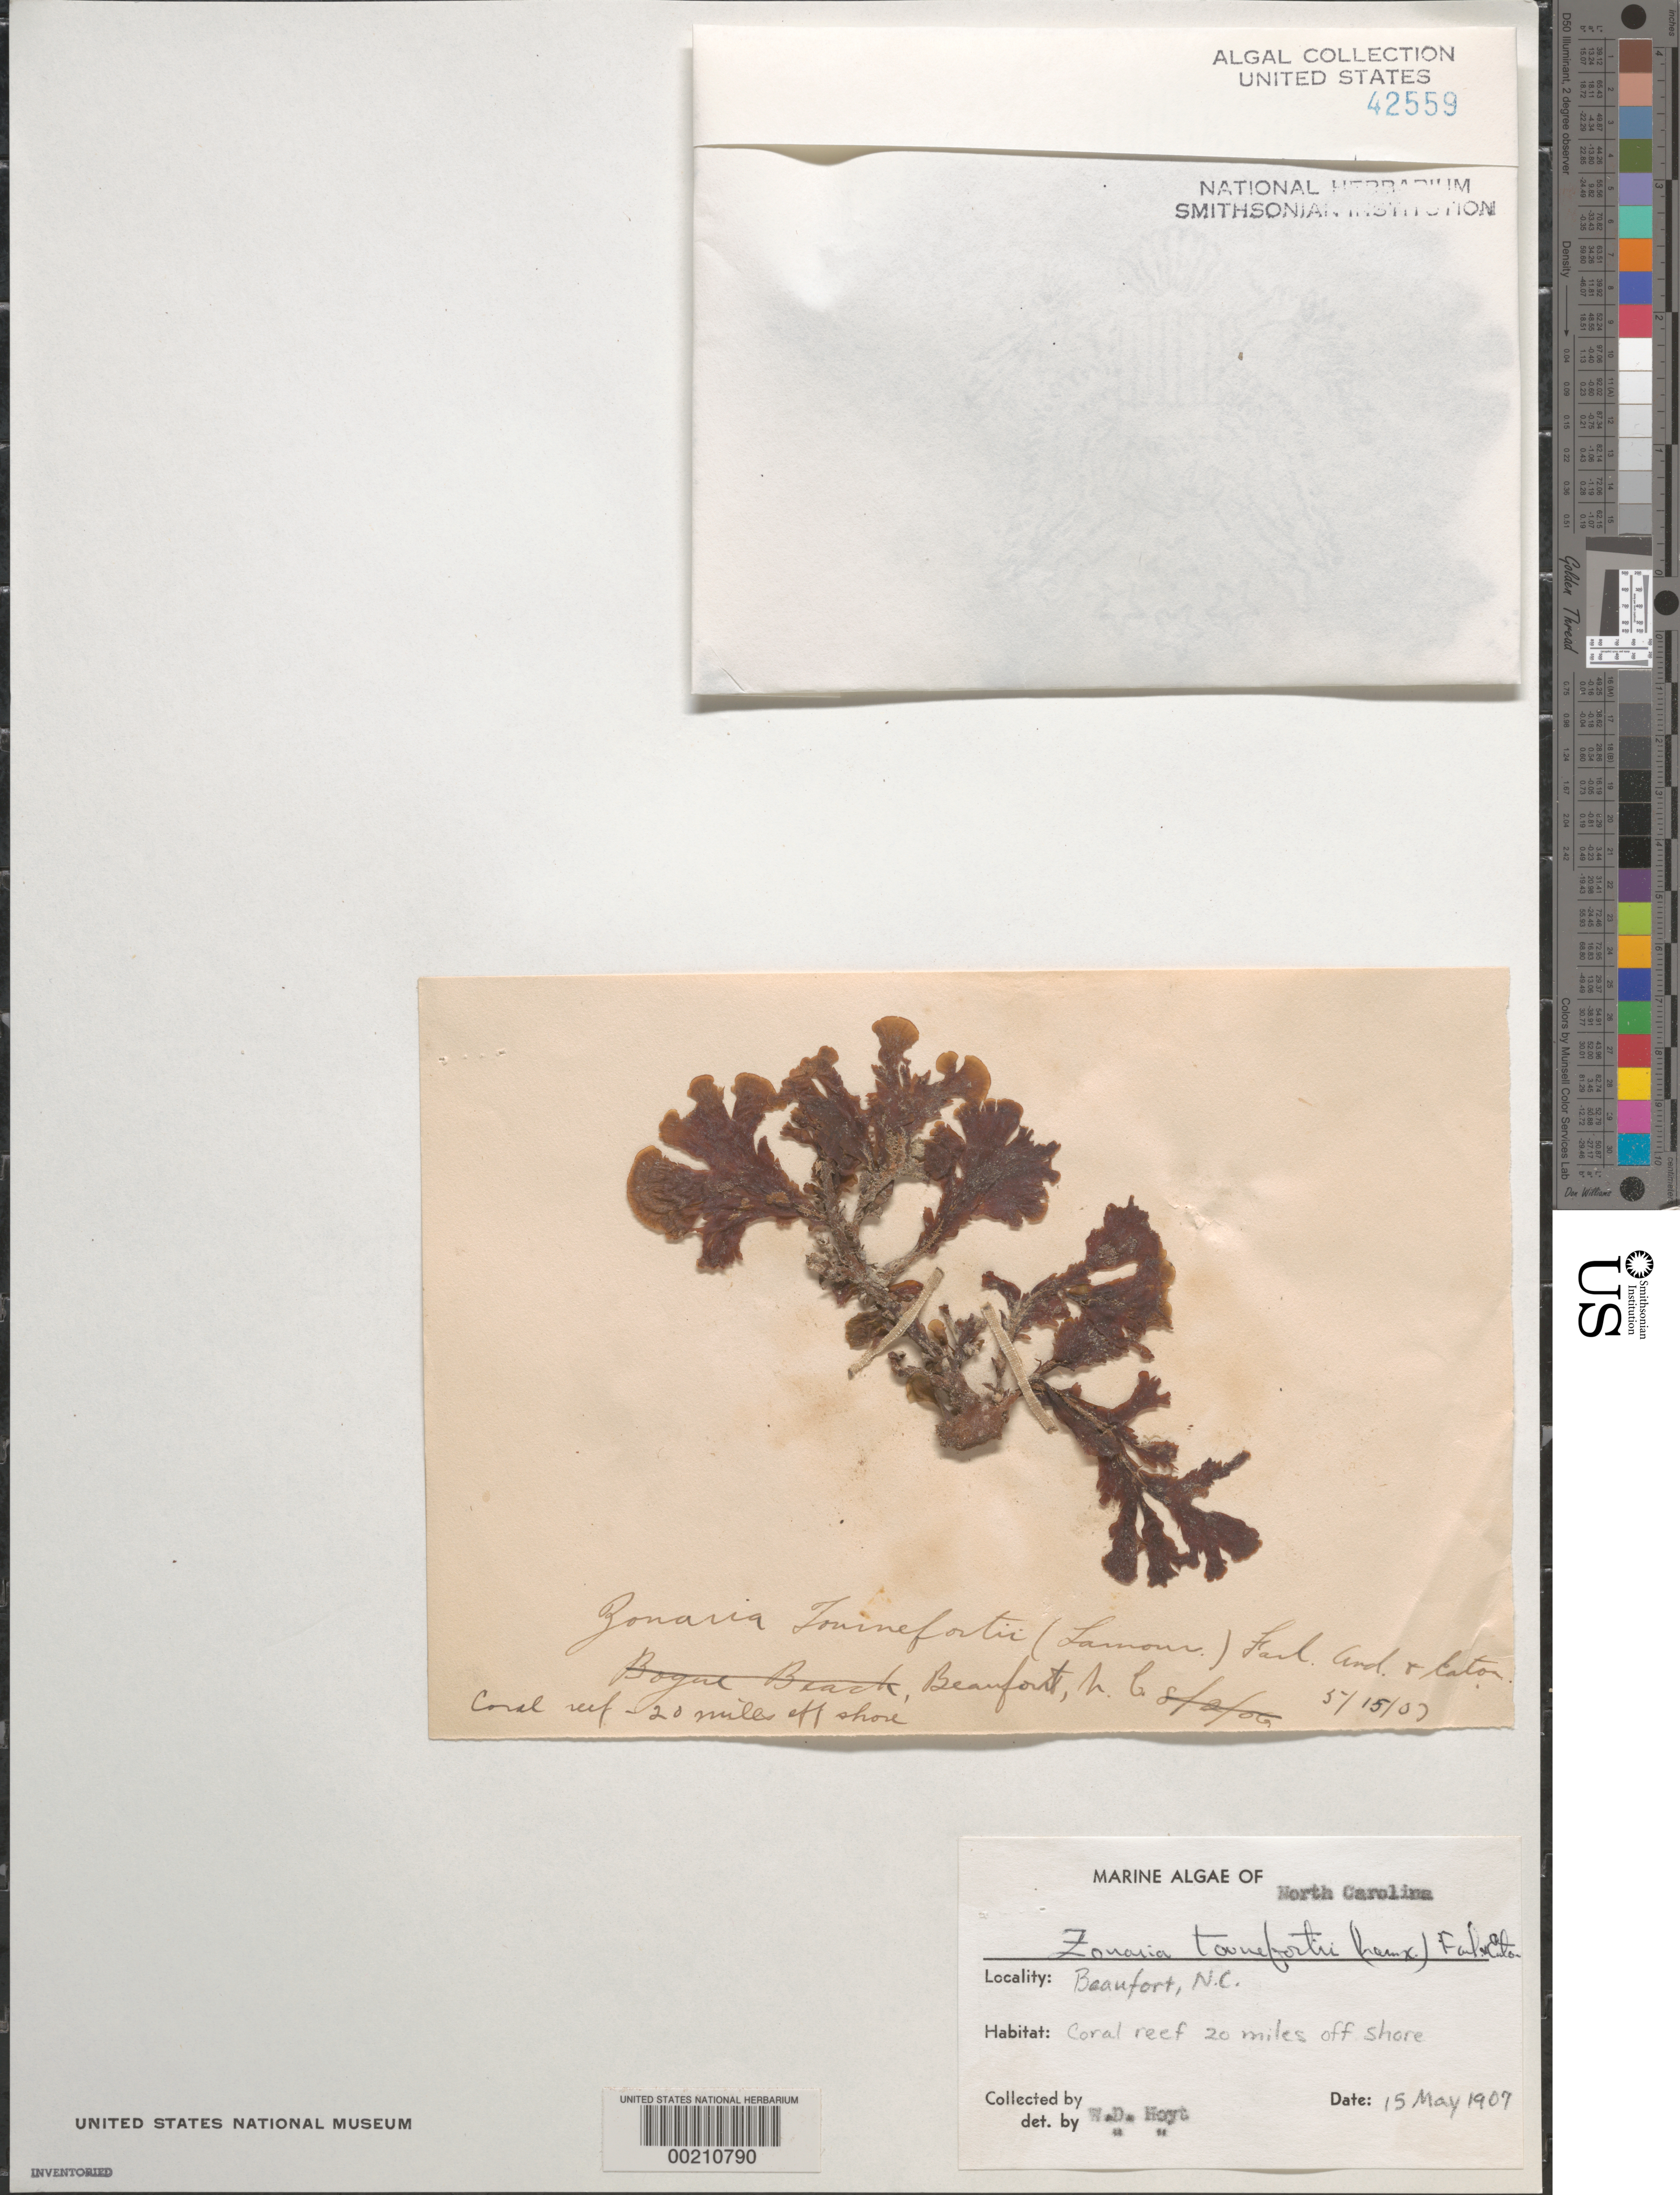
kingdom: Chromista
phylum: Ochrophyta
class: Phaeophyceae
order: Dictyotales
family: Dictyotaceae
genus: Zonaria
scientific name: Zonaria tournefortii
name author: (J.V.Lamouroux) Mont.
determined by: Hoyt, W. D.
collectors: W. D. Hoyt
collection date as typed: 15 May 1907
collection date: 1907-05-15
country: United States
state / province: North Carolina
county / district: Carteret County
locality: Coral reef 20 miles off Beaufort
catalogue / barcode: US 42559